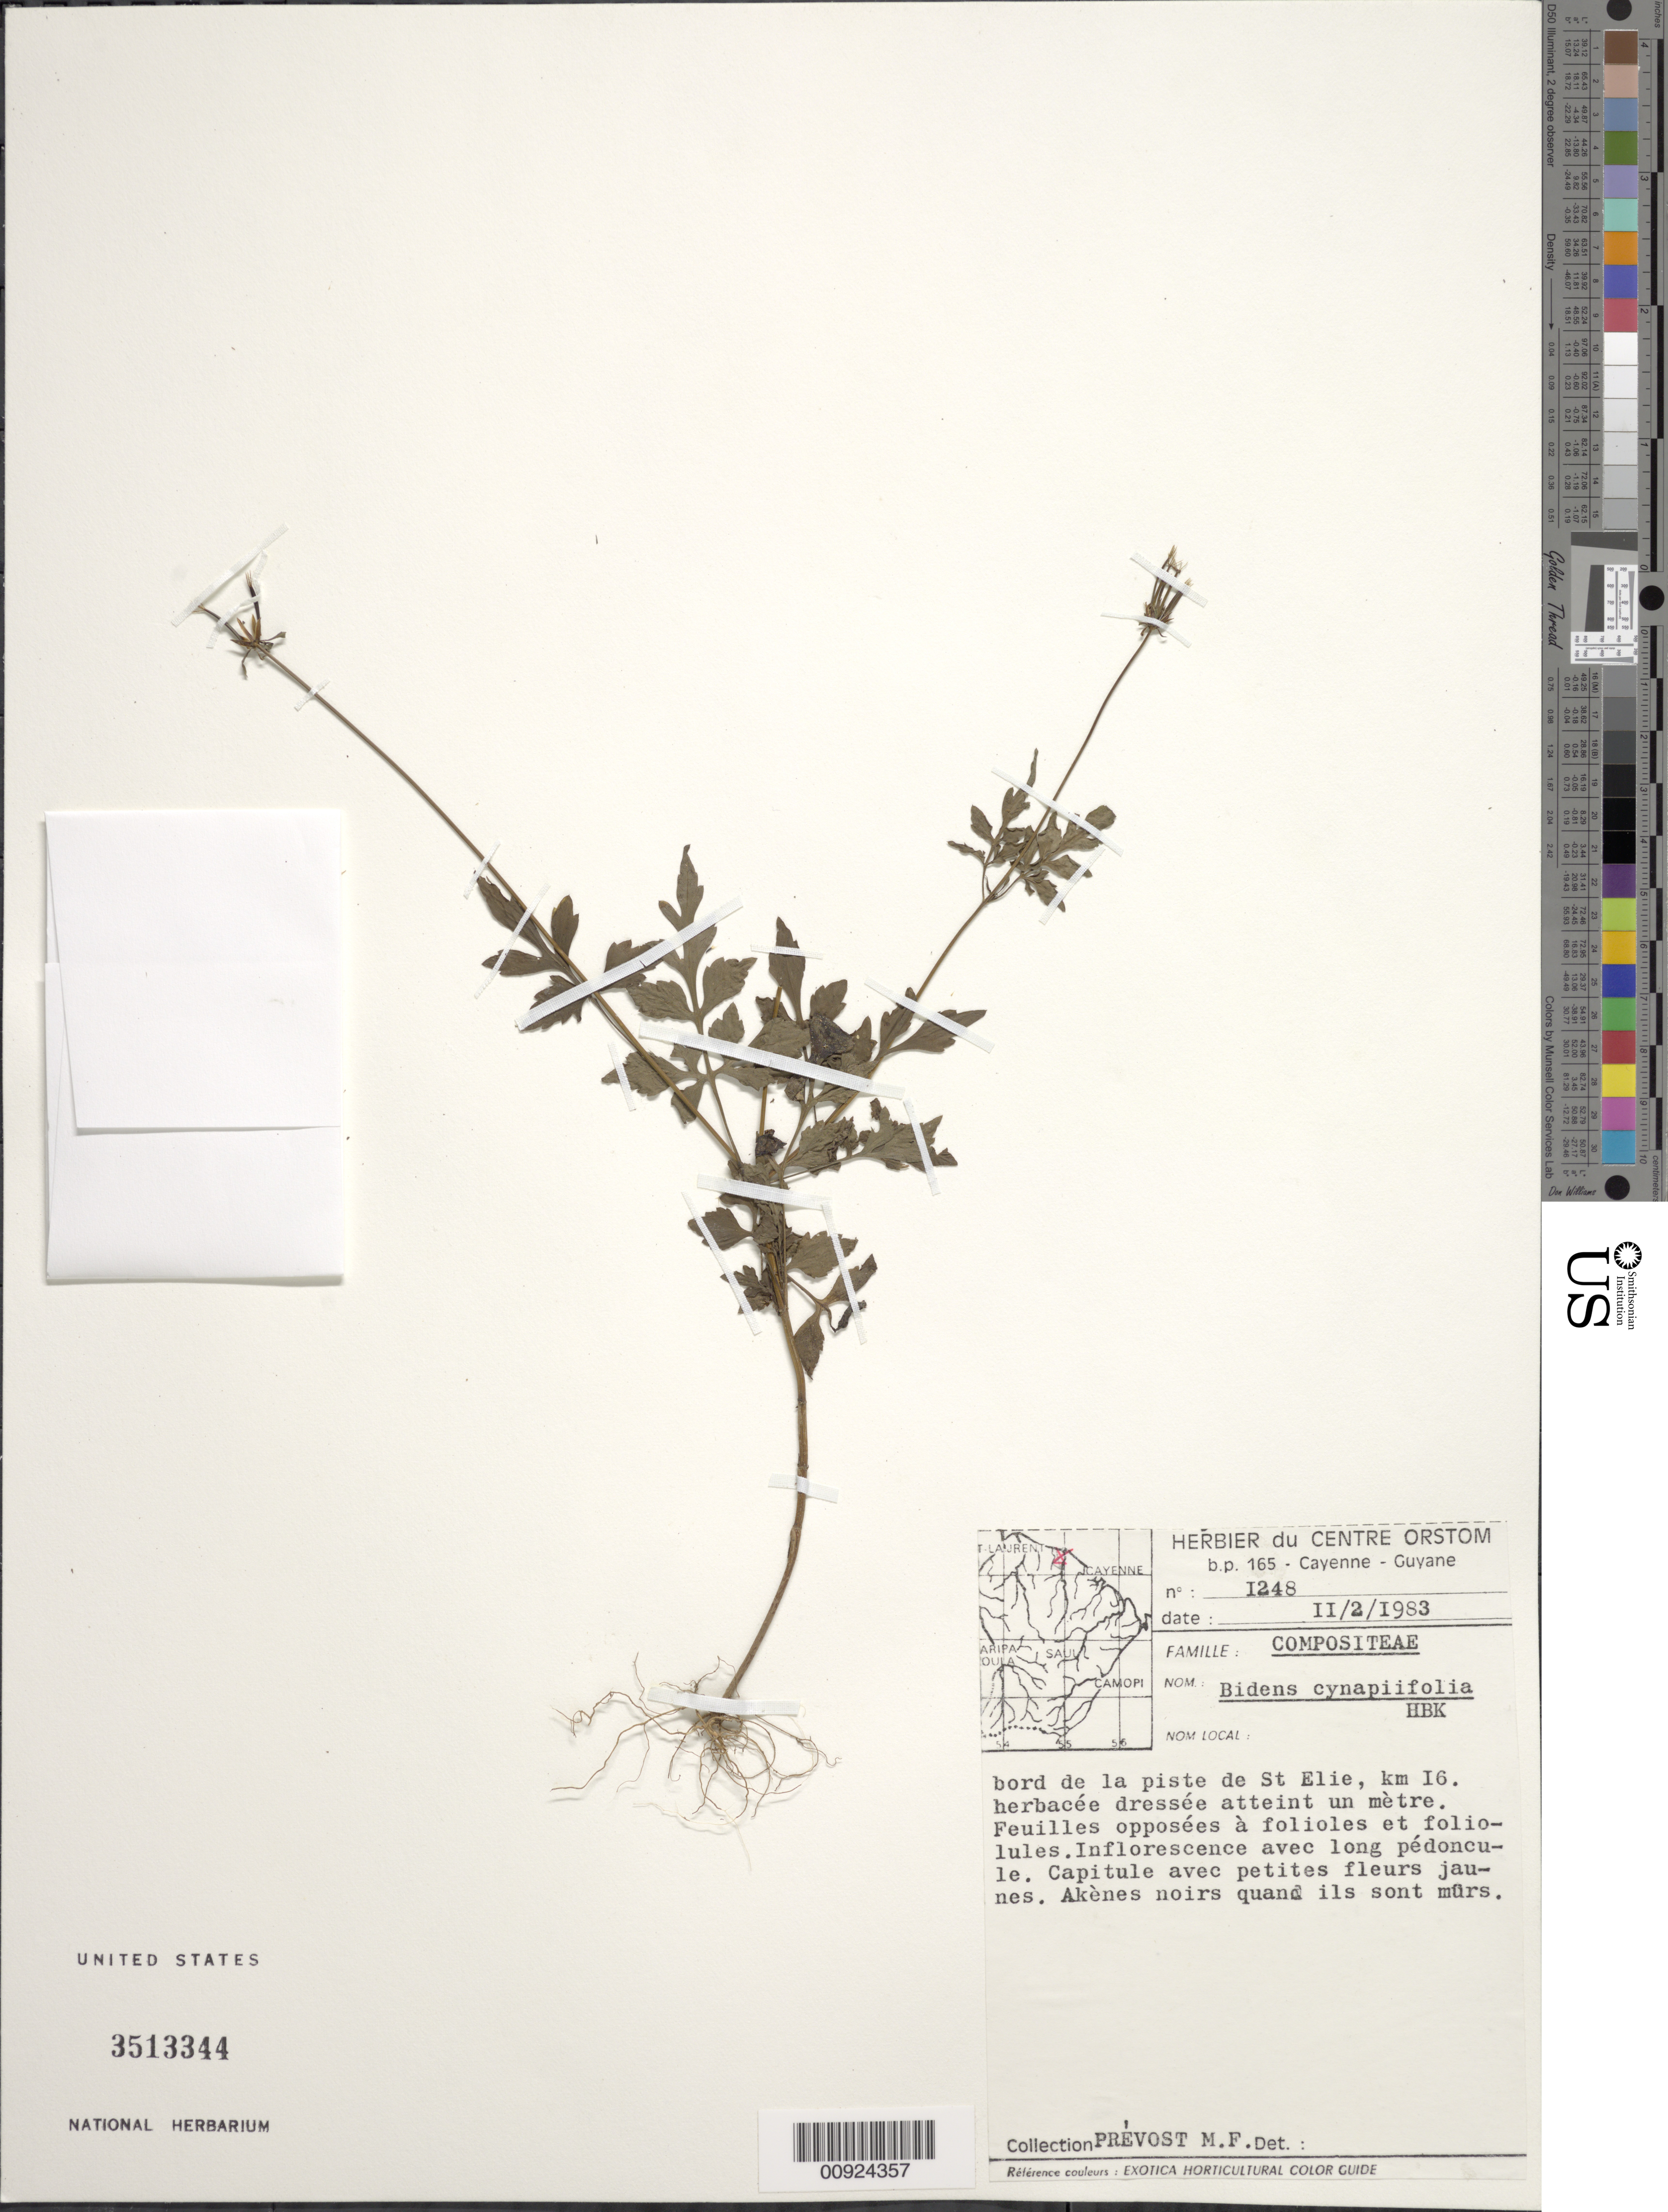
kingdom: Plantae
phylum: Tracheophyta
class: Magnoliopsida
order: Asterales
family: Asteraceae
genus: Bidens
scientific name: Bidens cynapiifolia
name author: Kunth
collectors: M.-F. Prévost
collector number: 1248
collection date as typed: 11-Feb-83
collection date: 1983-02-11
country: French Guiana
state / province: Cayenne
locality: Piste de Saint-Élie, km 16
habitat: Bord de la piste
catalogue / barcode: US 3513344